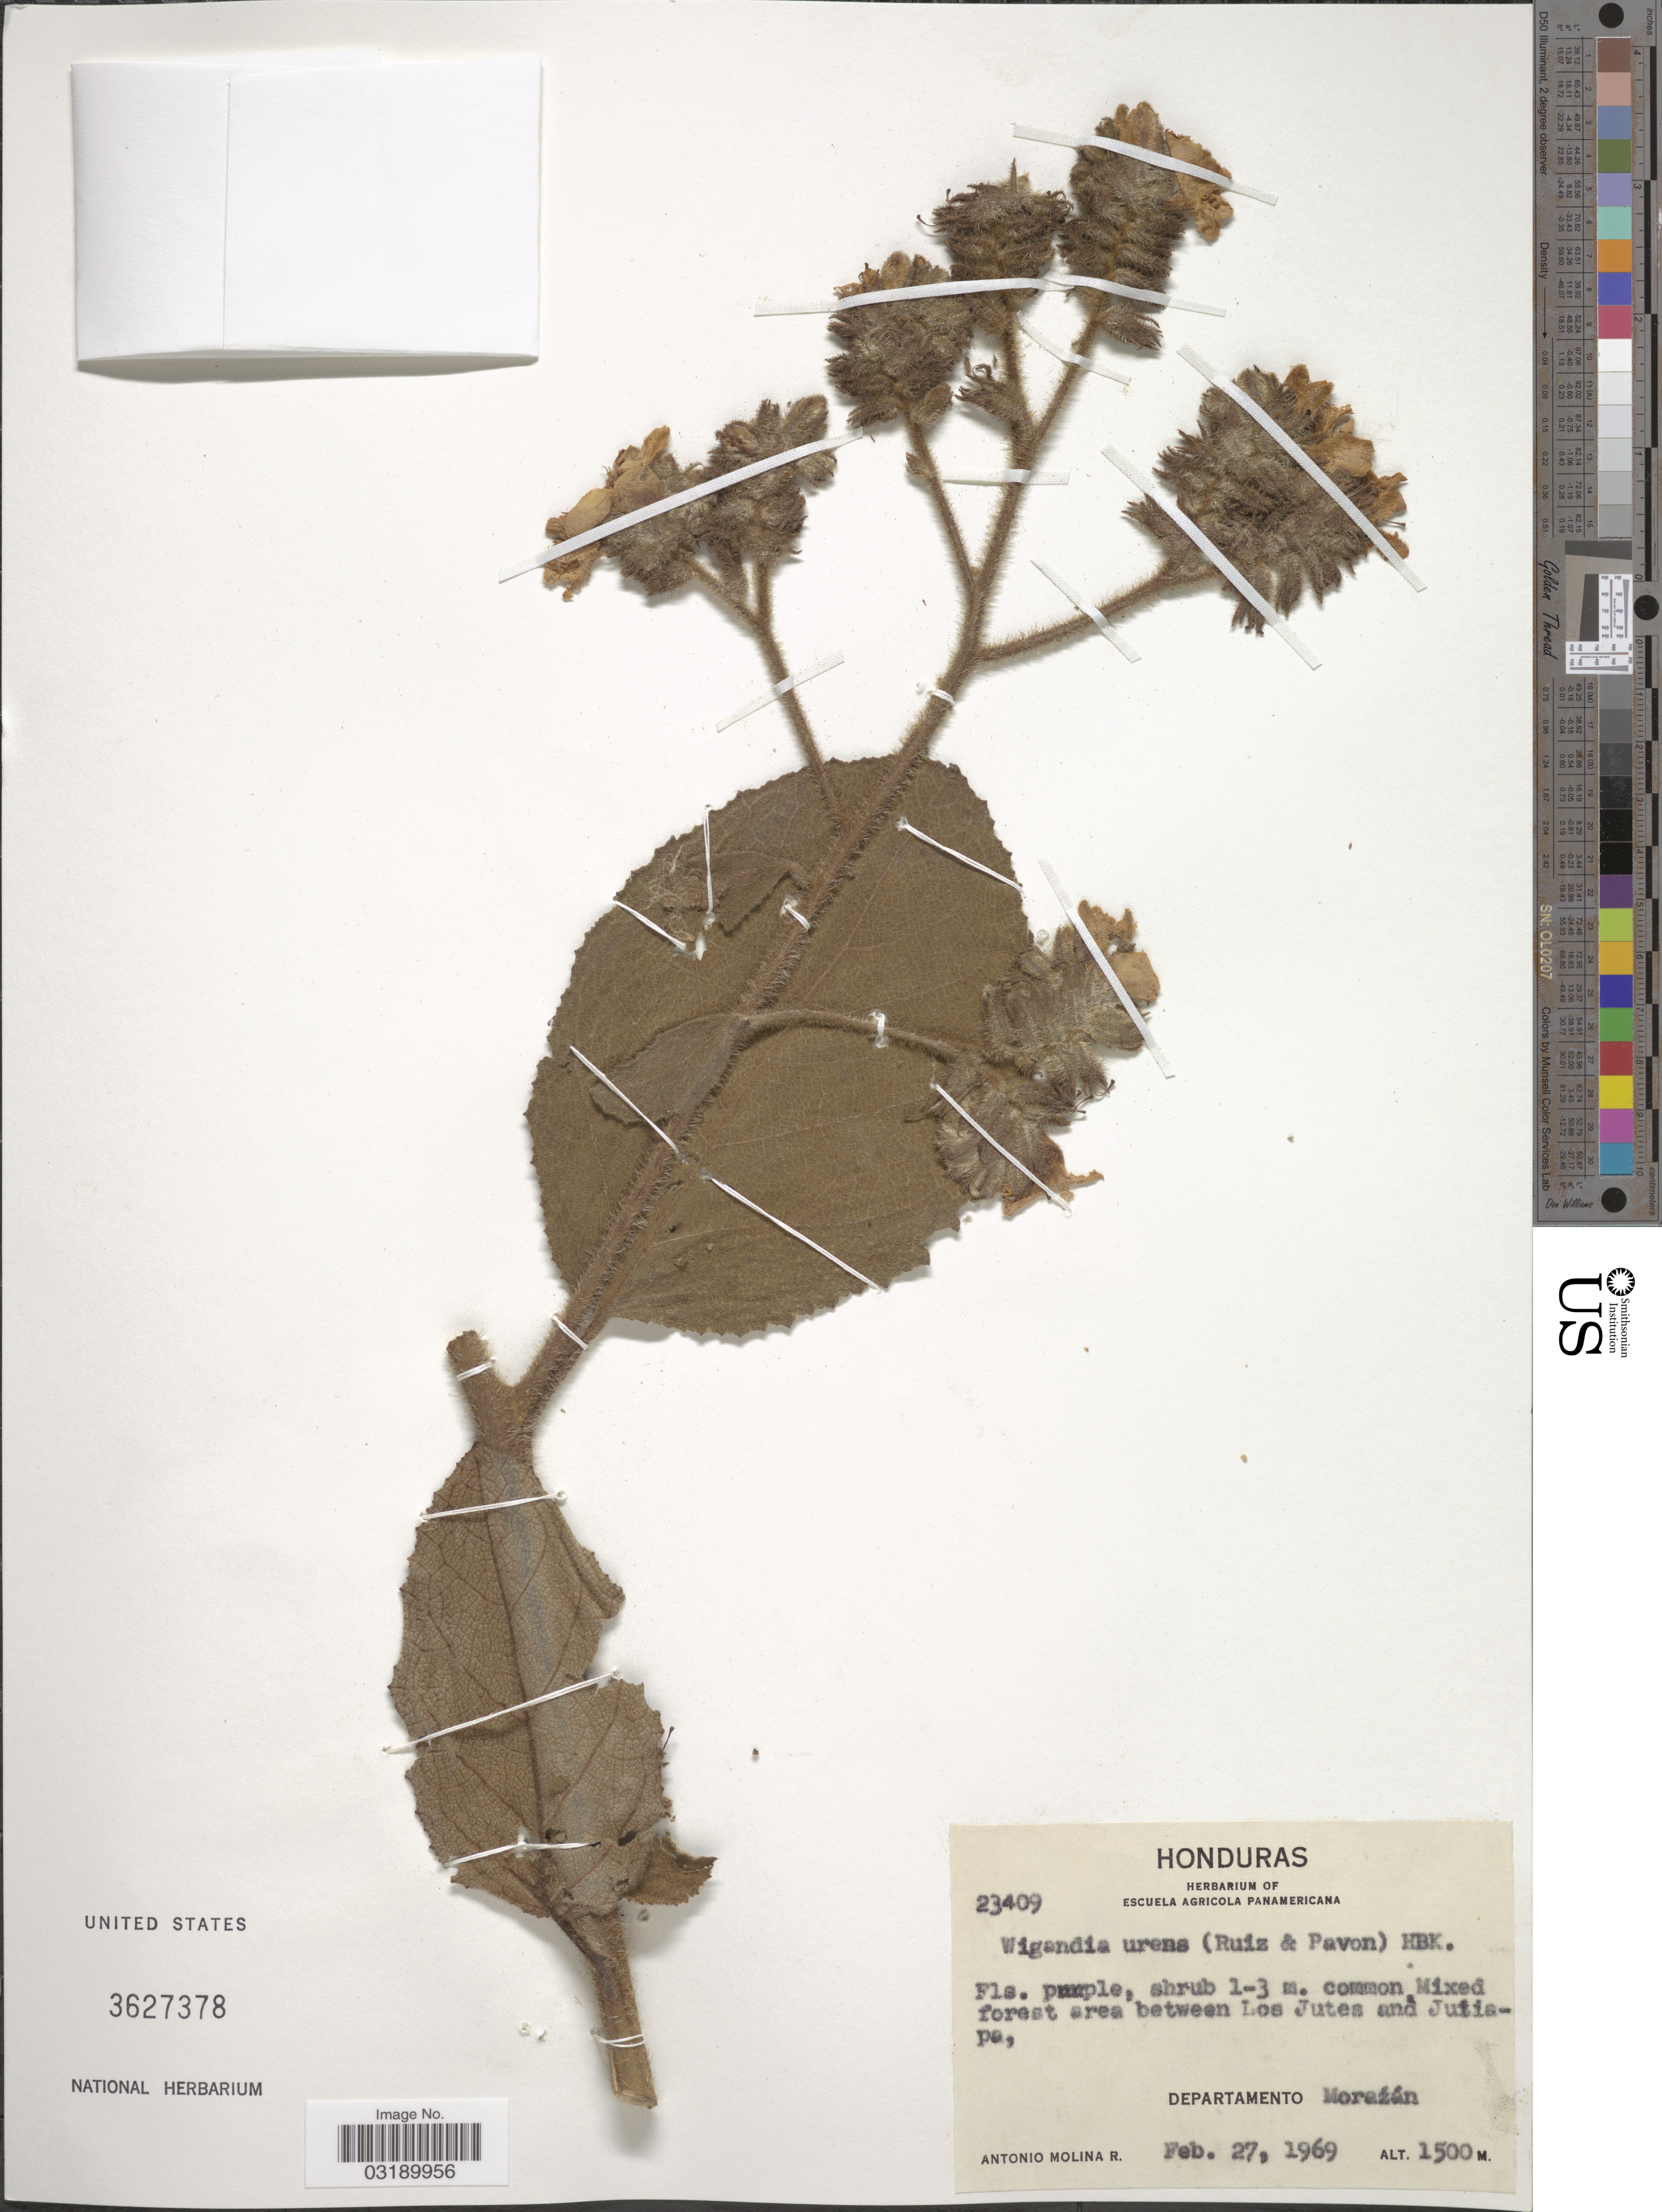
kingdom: Plantae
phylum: Tracheophyta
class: Magnoliopsida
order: Boraginales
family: Namaceae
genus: Wigandia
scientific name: Wigandia urens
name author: (Ruiz & Pav.) Kunth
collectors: A. Molina R.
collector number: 23409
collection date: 1969-02-27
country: Honduras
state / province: Fco. Morazán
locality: between Los Jutes and Jutiapa. Departamento Moraźán.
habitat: Mixed forest area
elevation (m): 1500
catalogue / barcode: US 3627378